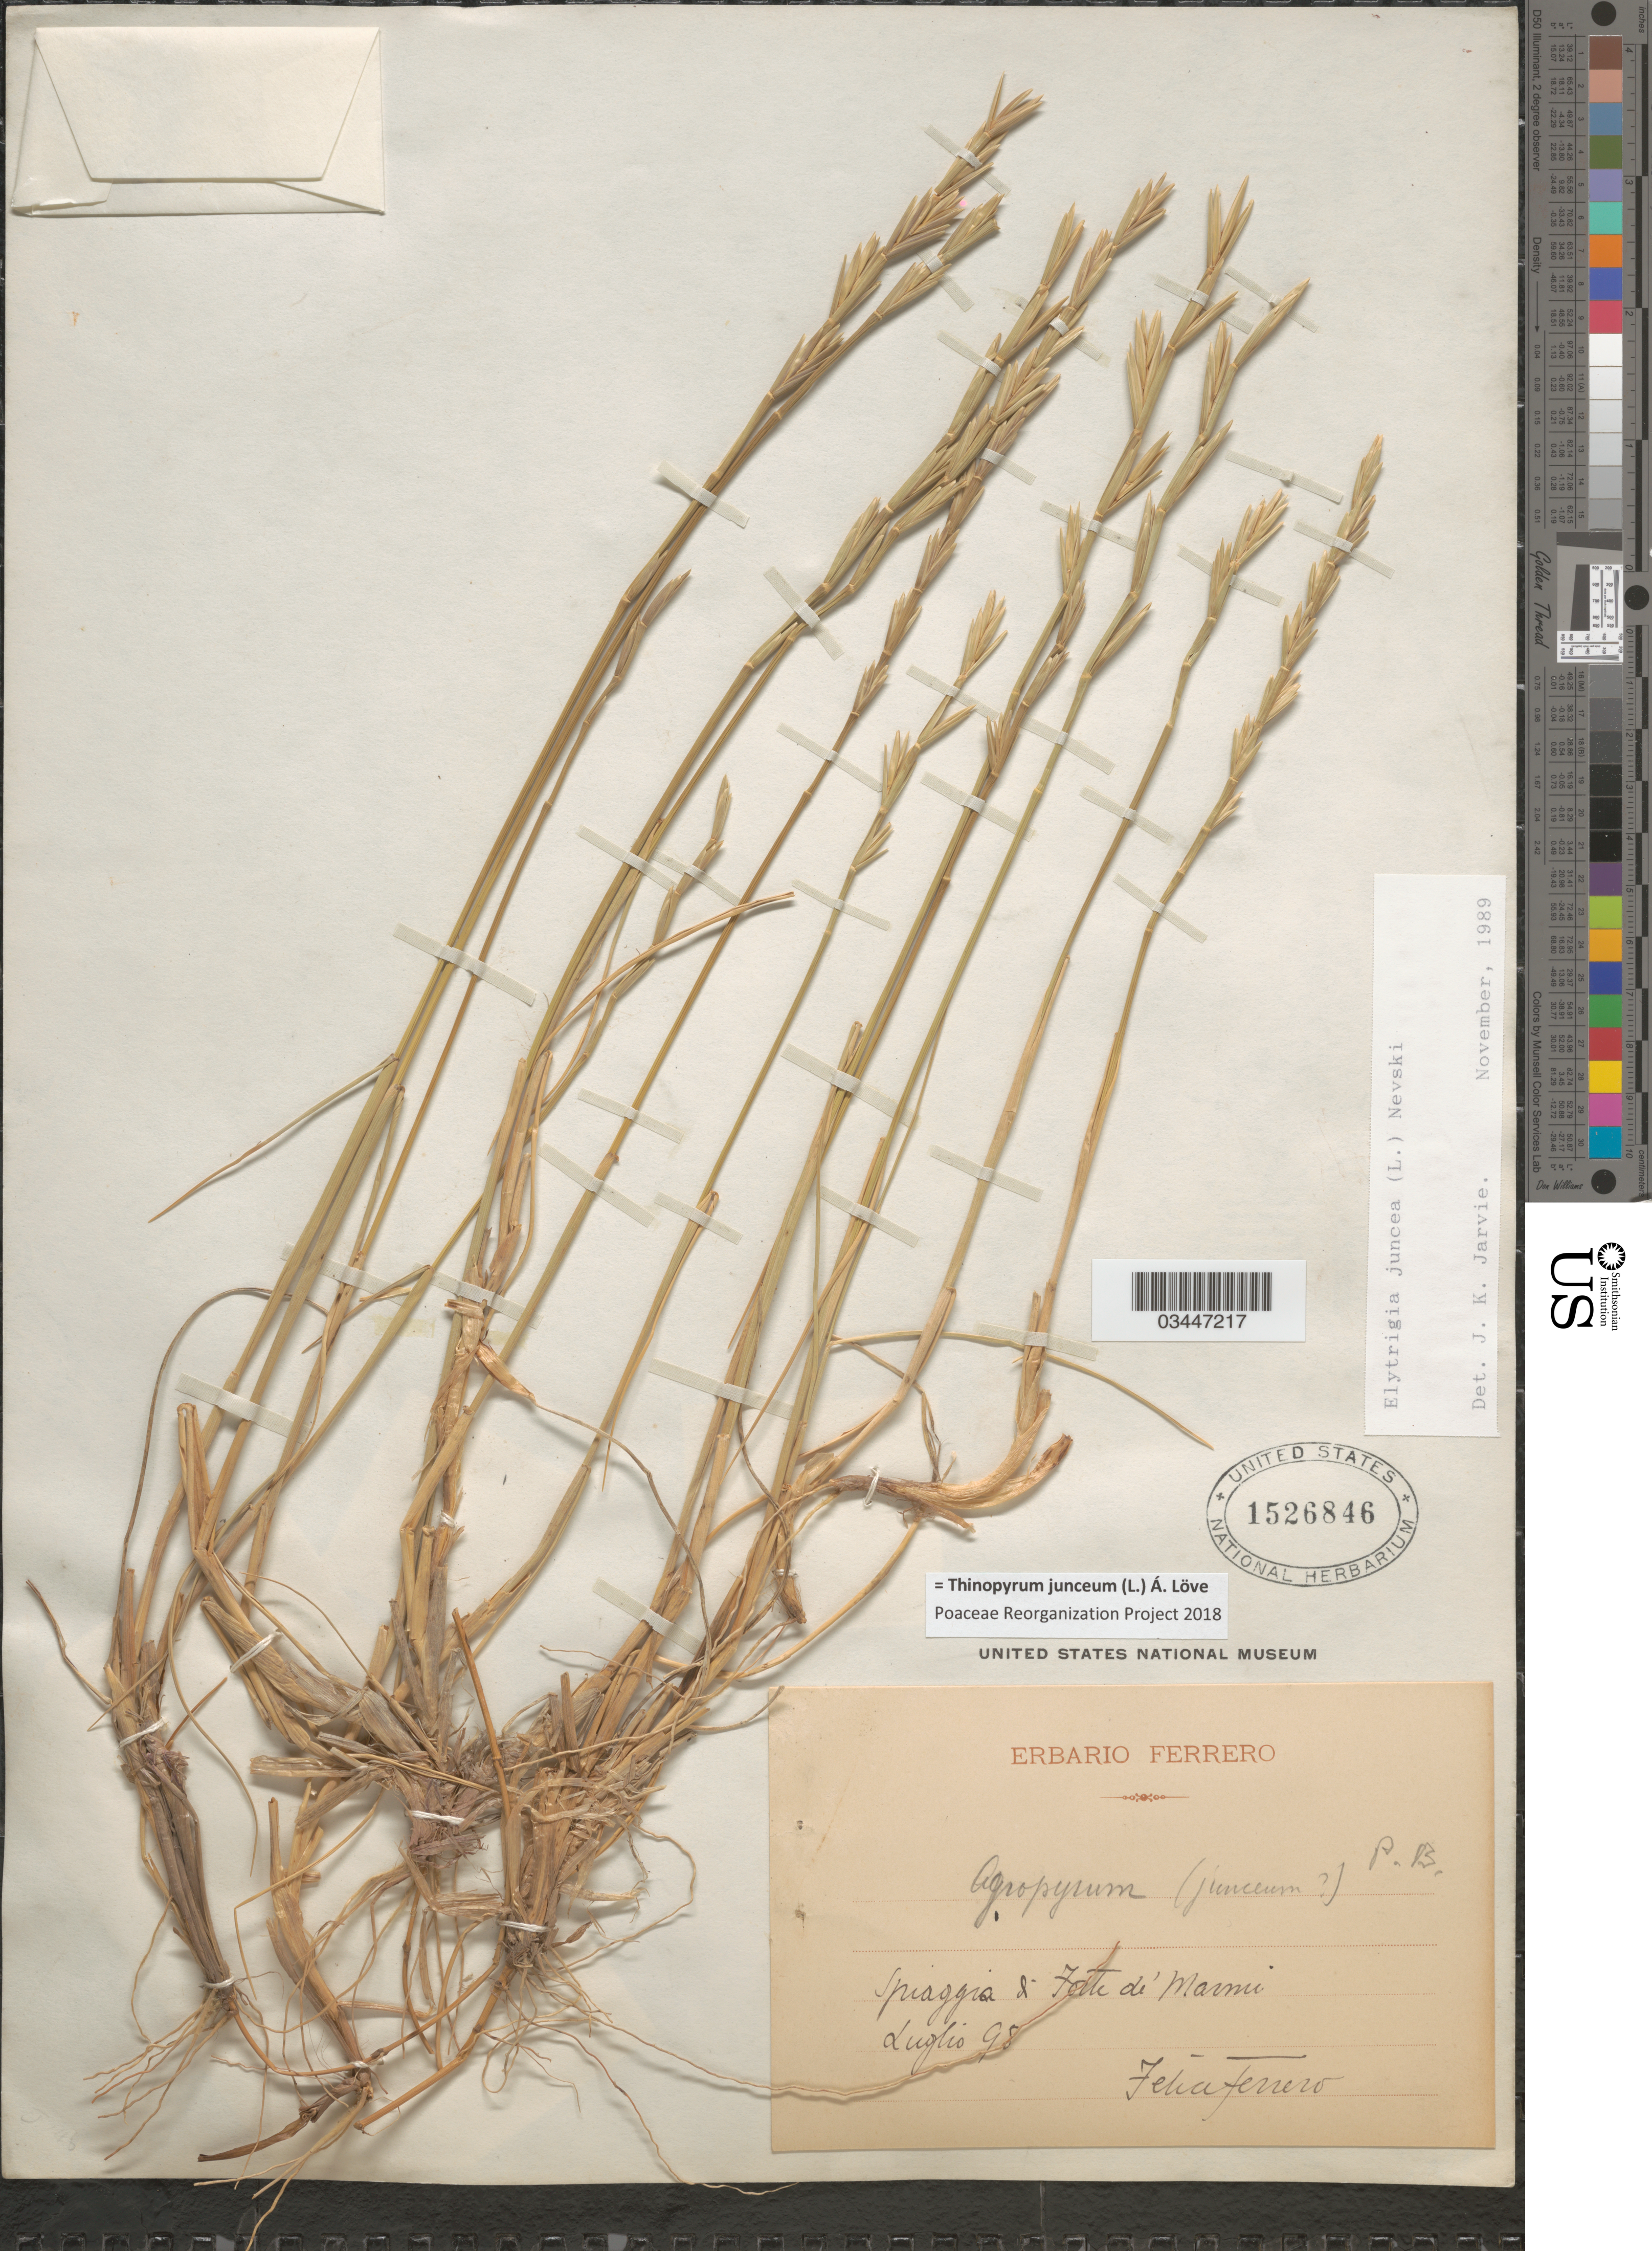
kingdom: Plantae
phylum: Tracheophyta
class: Liliopsida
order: Poales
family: Poaceae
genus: Thinopyrum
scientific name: Thinopyrum junceum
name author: (L.) Á. Löve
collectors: F. Ferrero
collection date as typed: Transcribed d/m/y: /7/98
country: Italy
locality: Spiaggia di Forte de'Marmi.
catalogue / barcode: US 1526846